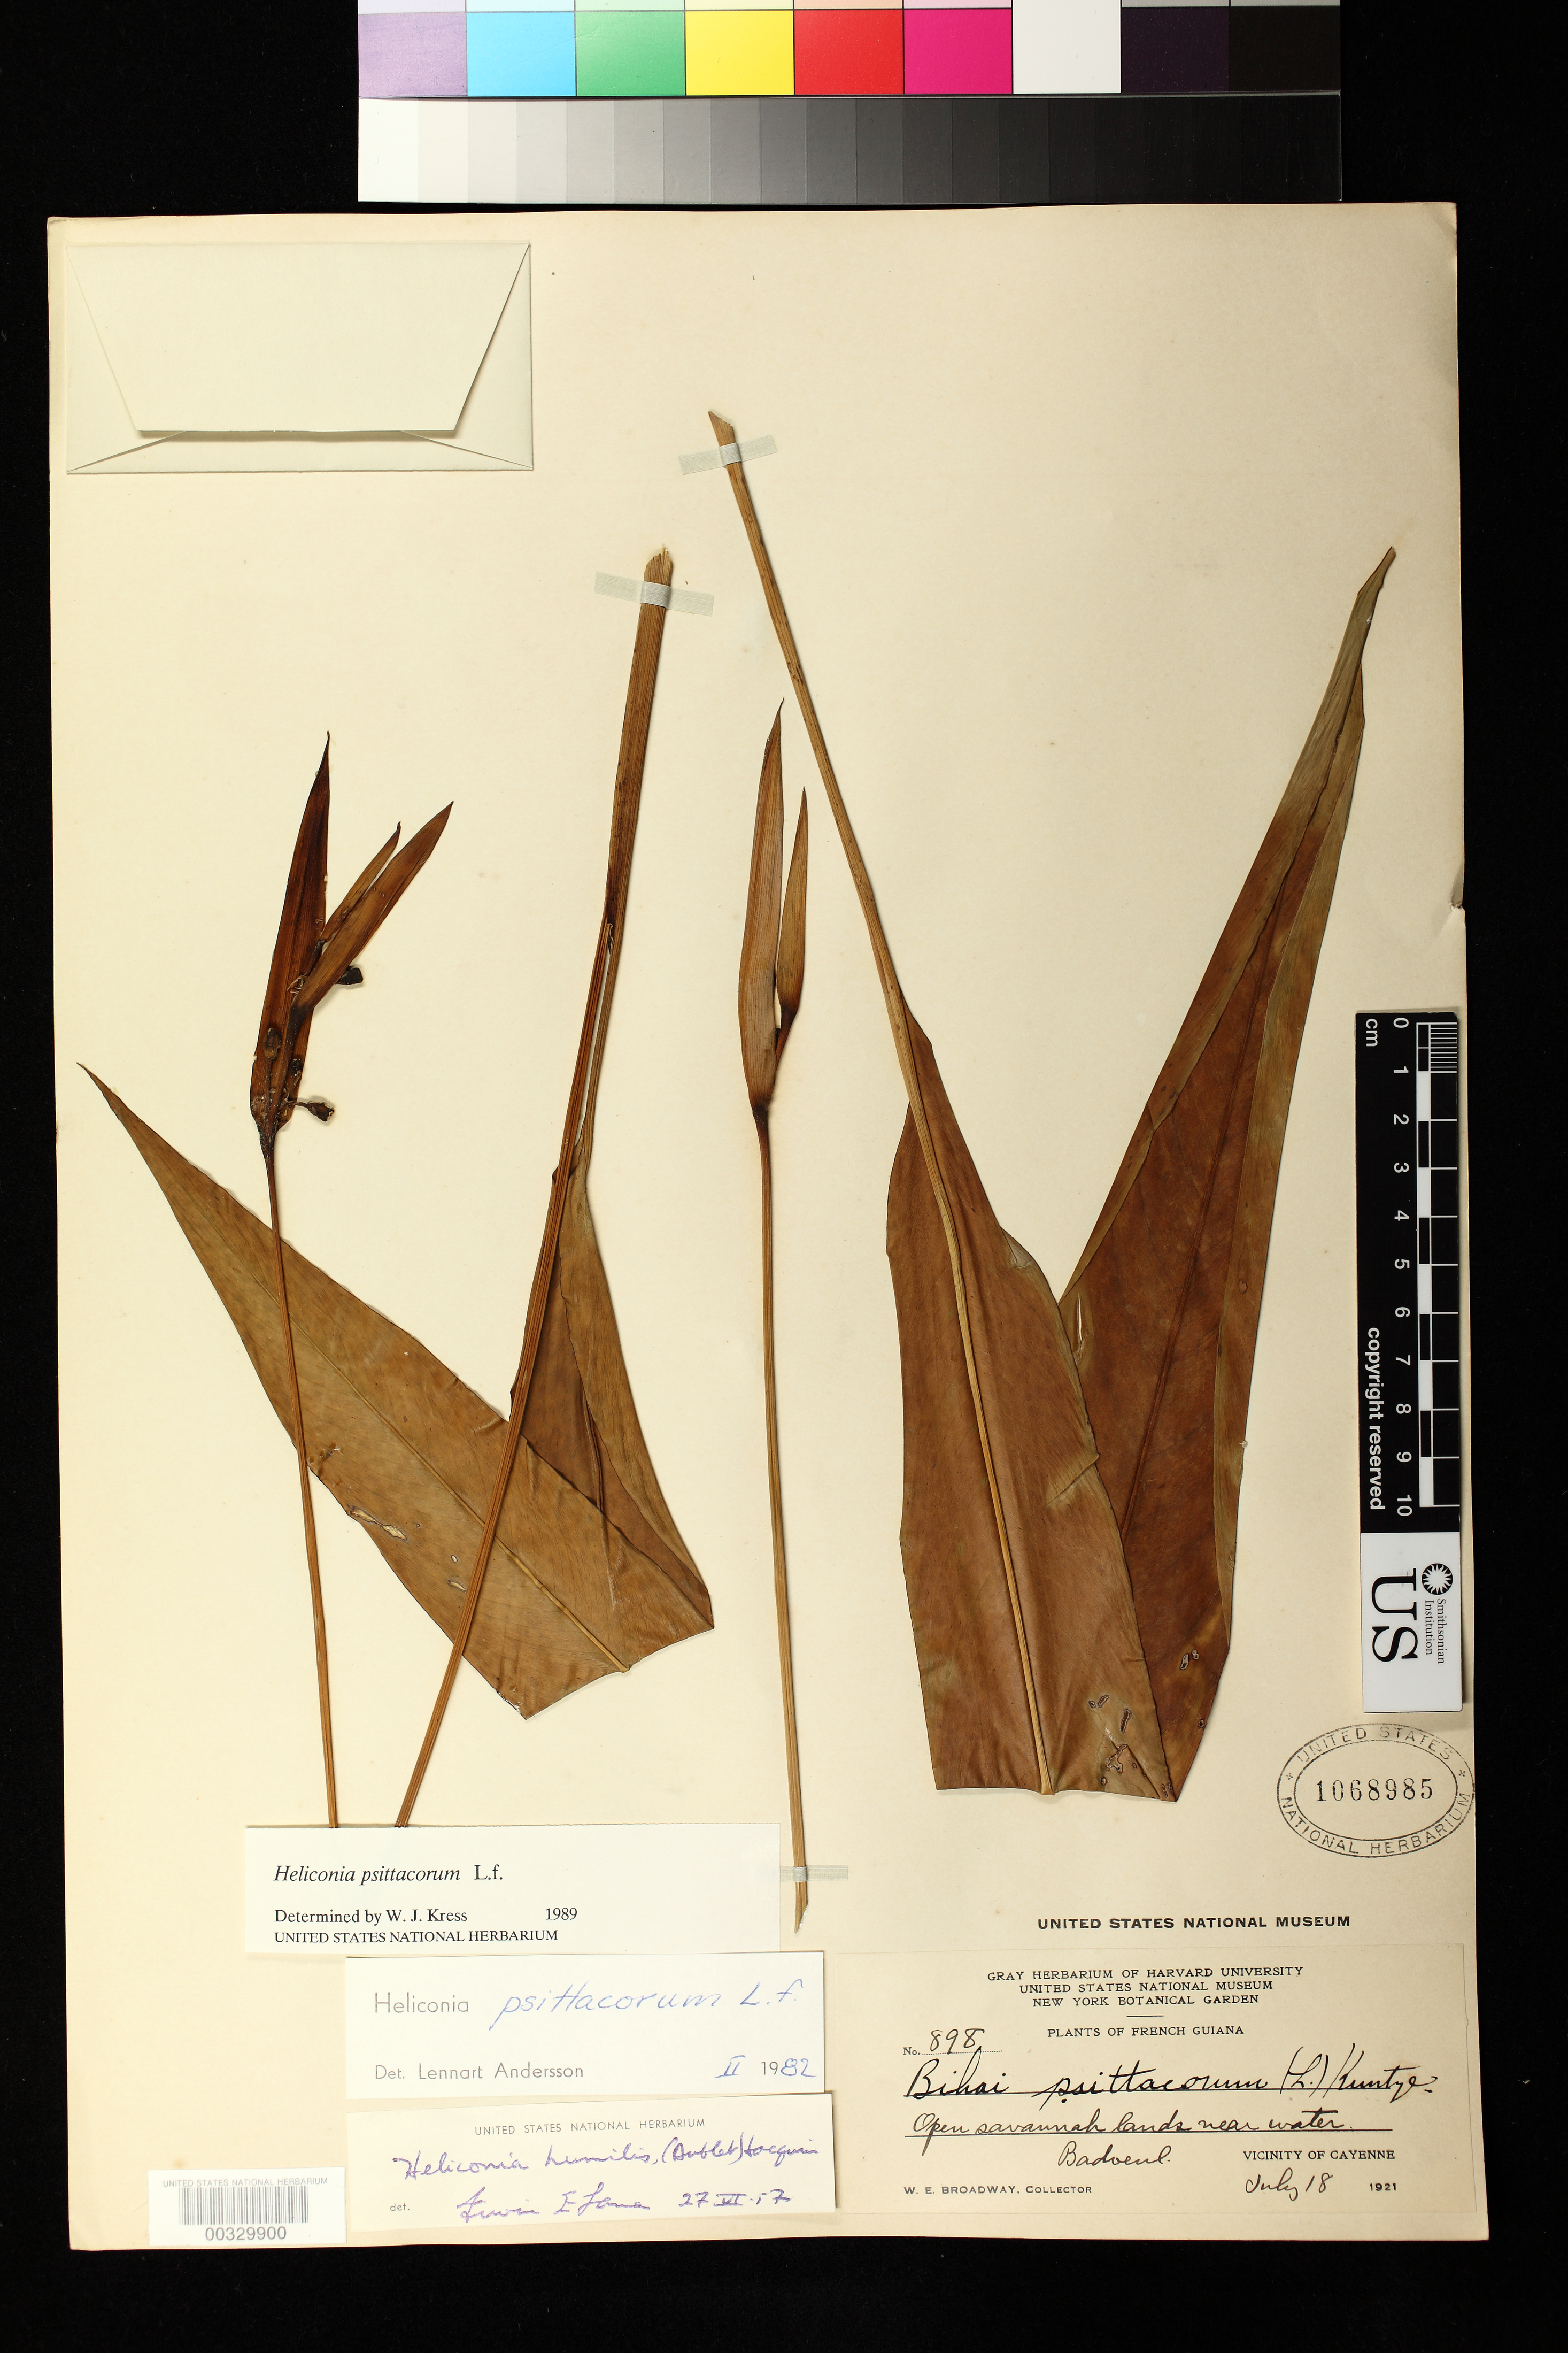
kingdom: Plantae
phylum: Tracheophyta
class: Liliopsida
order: Zingiberales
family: Heliconiaceae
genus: Heliconia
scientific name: Heliconia psittacorum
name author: L. f.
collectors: W. E. Broadway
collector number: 898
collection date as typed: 18 Jul 1921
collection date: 1921-07-18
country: French Guiana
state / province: Cayenne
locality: Vicinity of cayenne, badoeul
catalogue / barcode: US 1068985